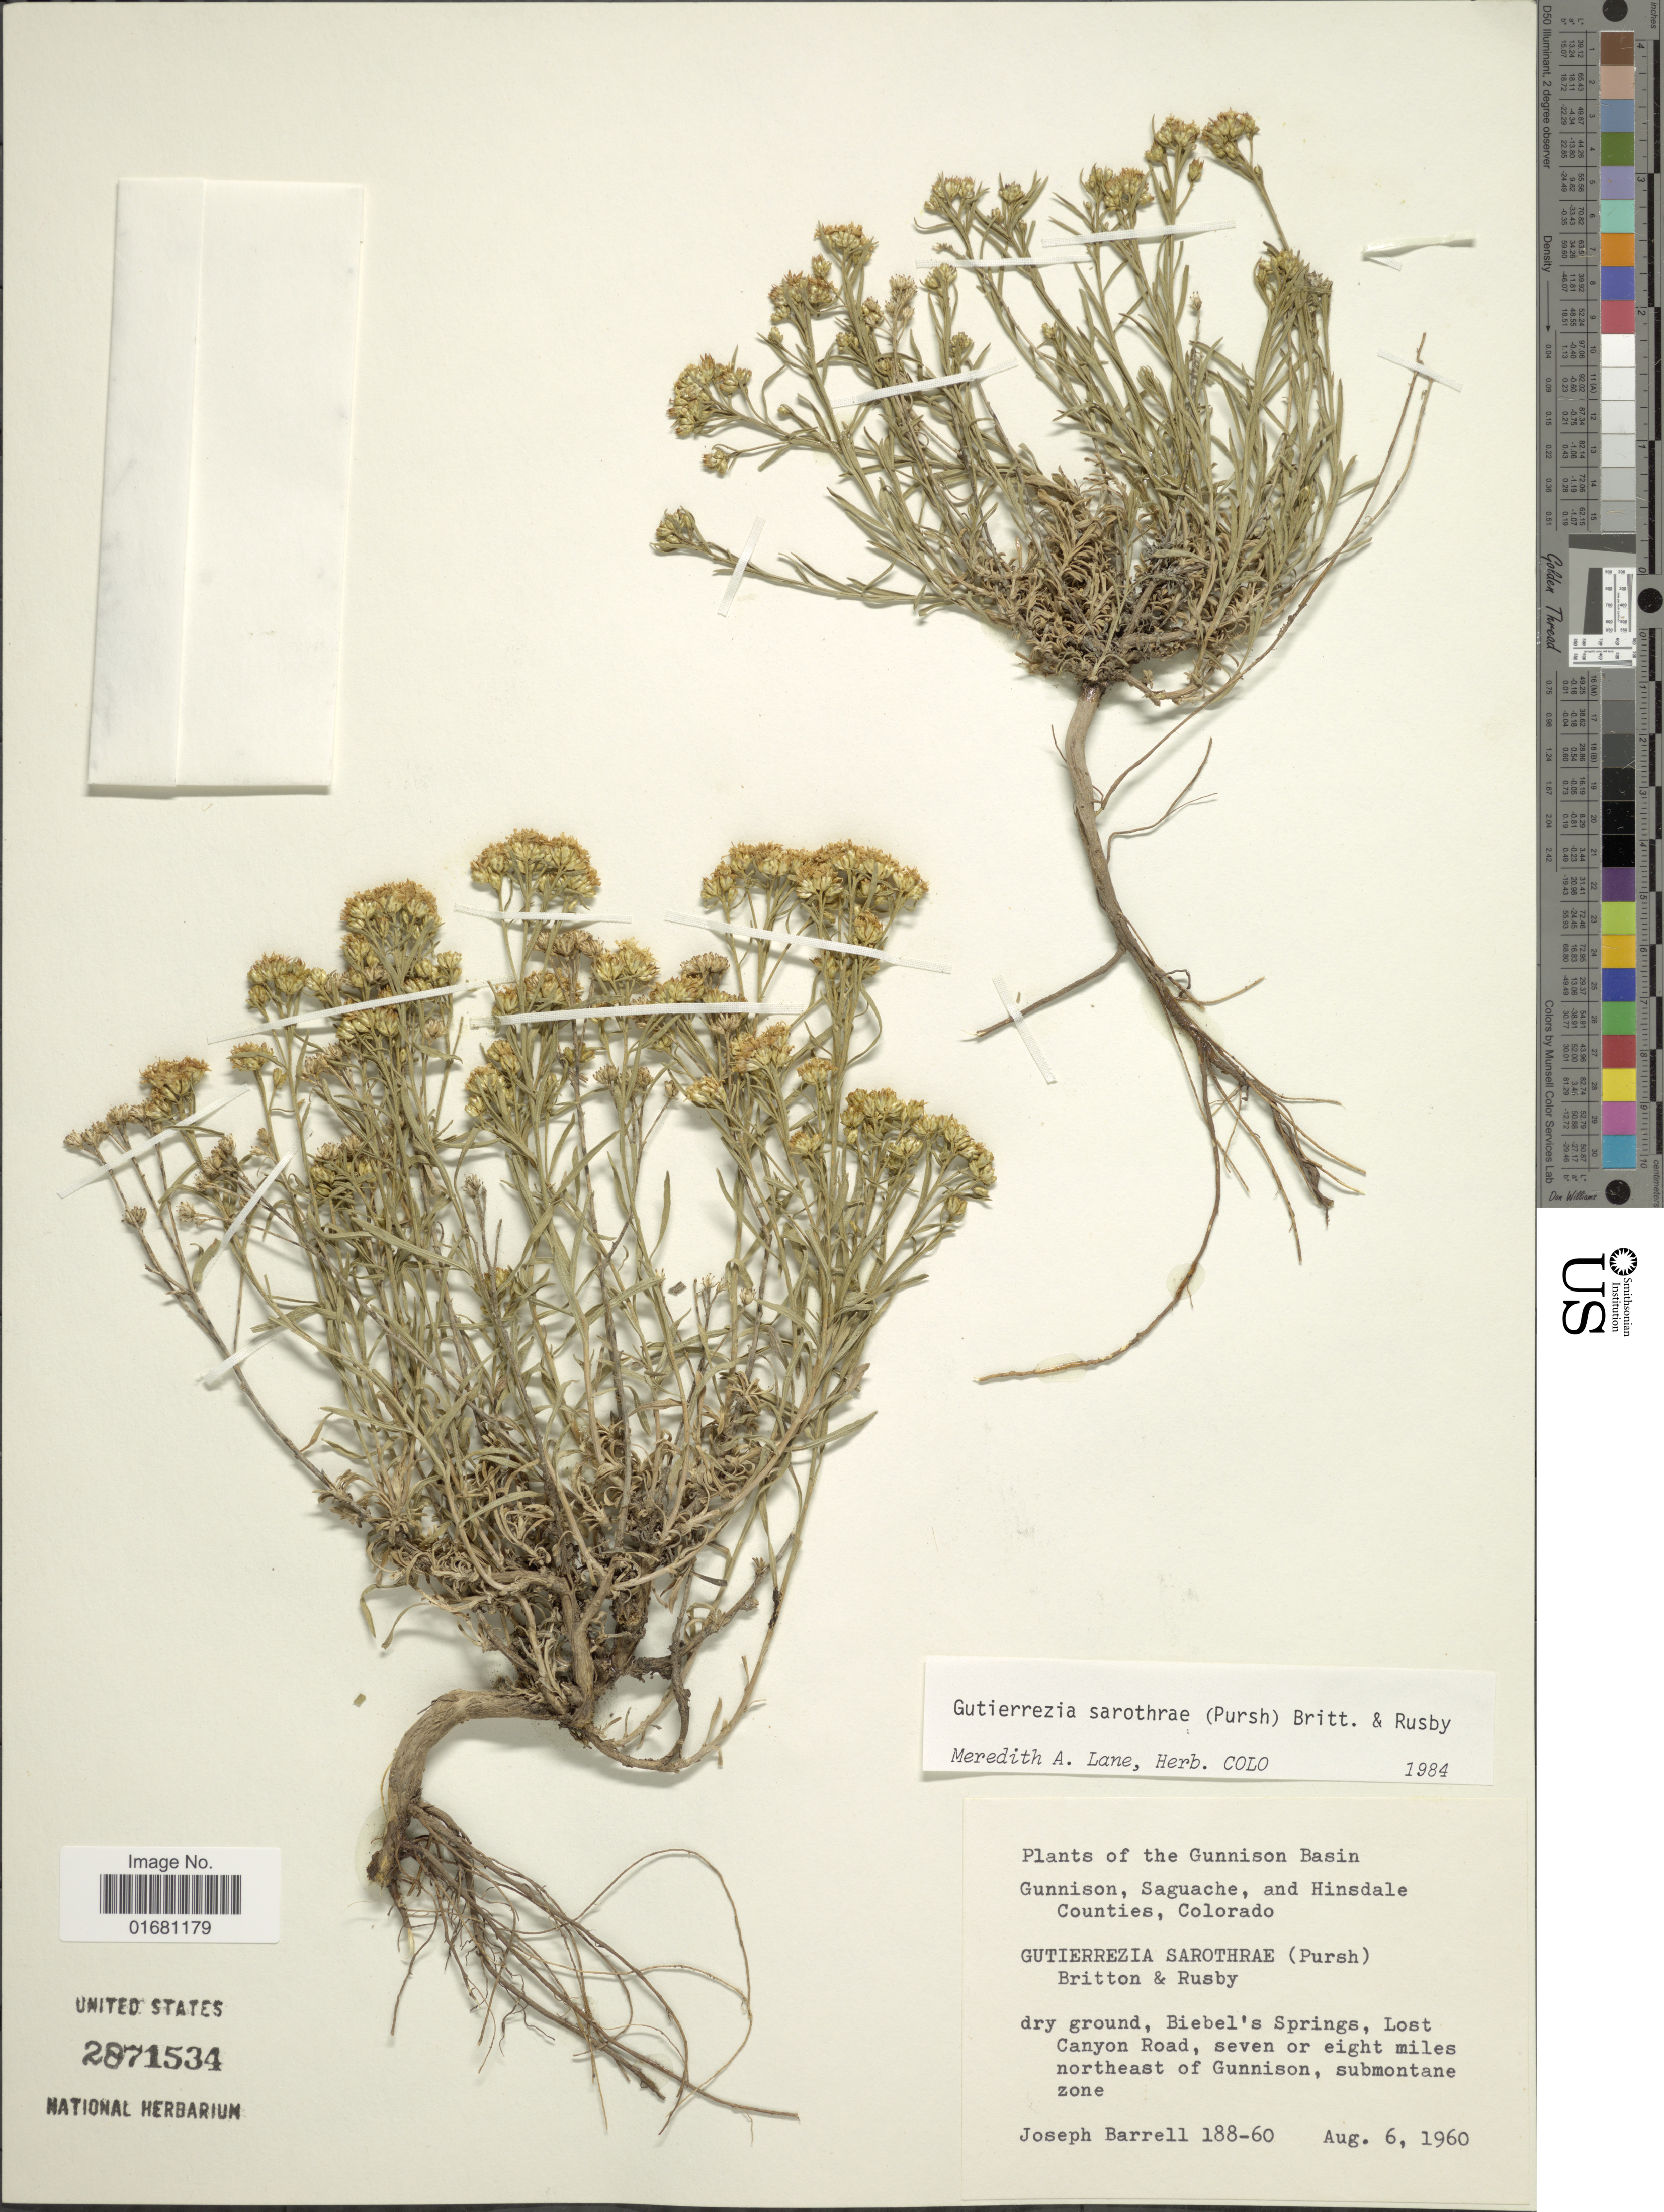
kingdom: Plantae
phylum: Tracheophyta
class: Magnoliopsida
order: Asterales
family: Asteraceae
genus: Gutierrezia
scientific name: Gutierrezia sarothrae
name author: (Pursh) Britton & Rusby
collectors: J. Barrell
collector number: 188-60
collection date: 1960-08-06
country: United States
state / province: Colorado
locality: The Gunnison Basin, Gunnison, Saguache, and Hinsdale Counties, Biebel's Springs, Lost Canyon Road, seven or eight miles northeast of Gunnison, submontane zone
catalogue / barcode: US 2871534